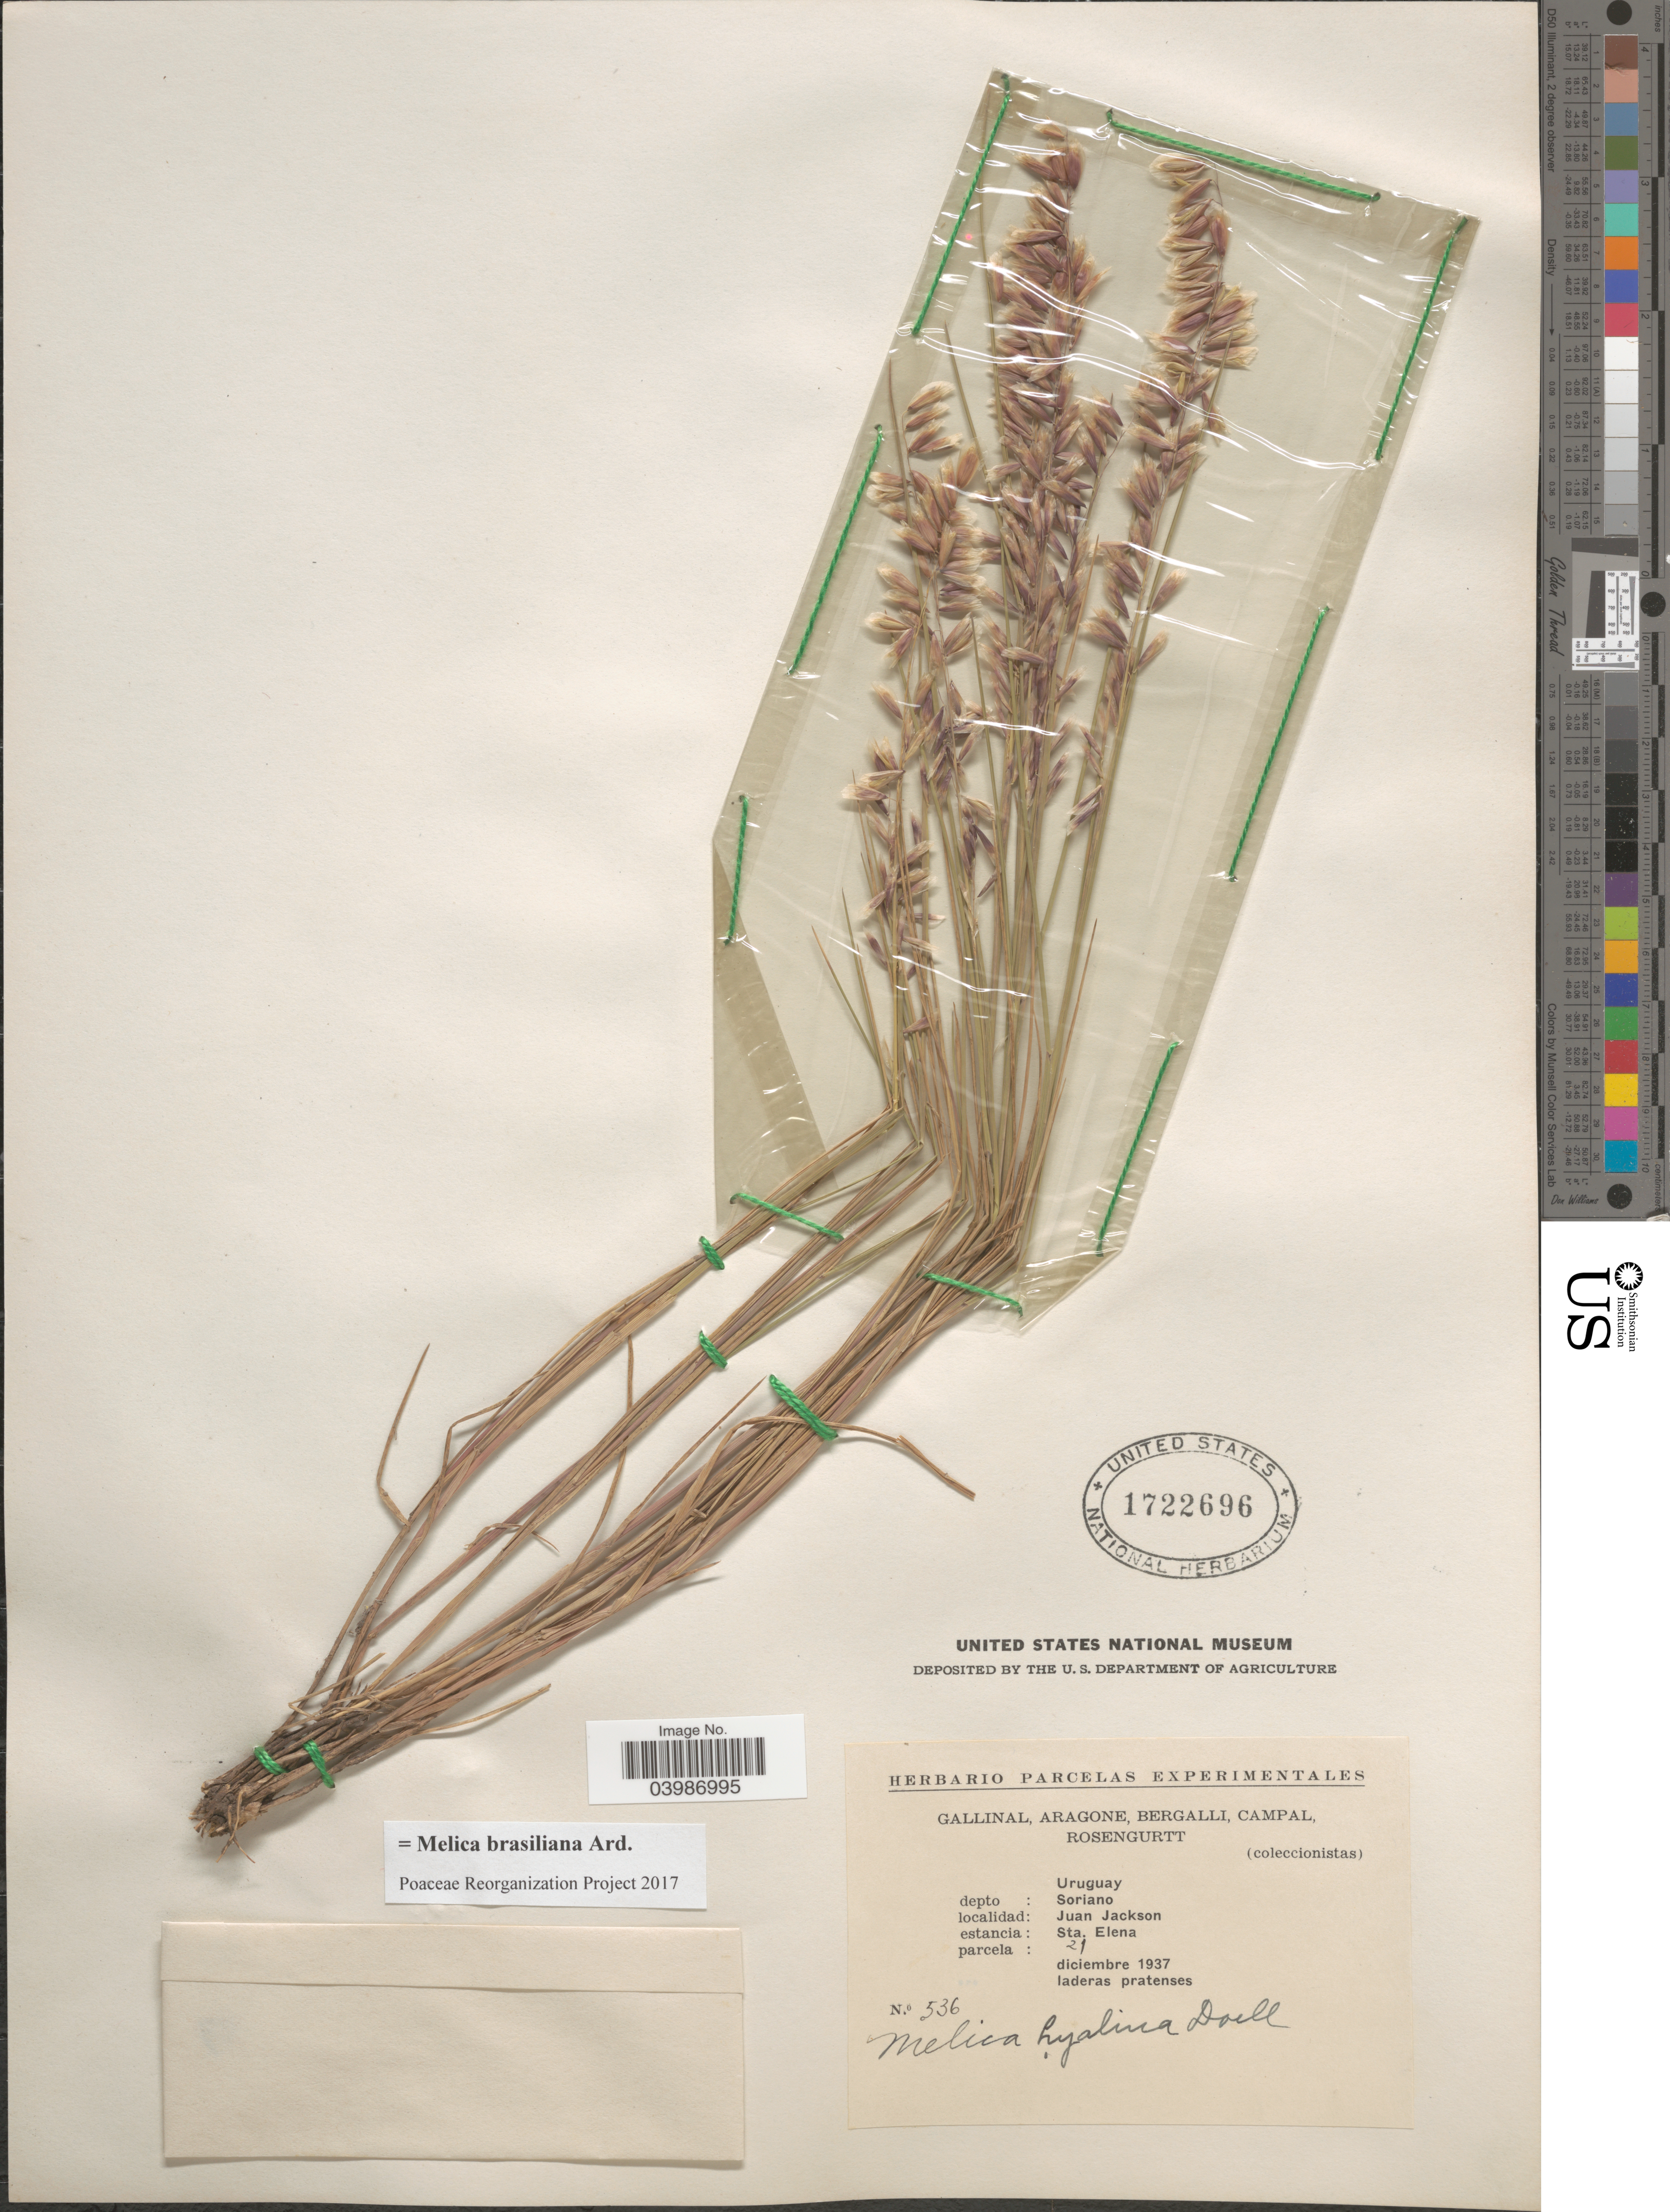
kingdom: Plantae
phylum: Tracheophyta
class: Liliopsida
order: Poales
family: Poaceae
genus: Melica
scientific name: Melica brasiliana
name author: Ard.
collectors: -. Gallinal, -- Aragone, -- Bergalli, -- Campal & Rosengurtt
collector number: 536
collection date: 1937-12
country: Uruguay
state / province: Soriano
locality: Depto: Soriano. Juan Jackson. Estancia: Sta. Elena. Parcela: 21.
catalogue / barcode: US 1722696